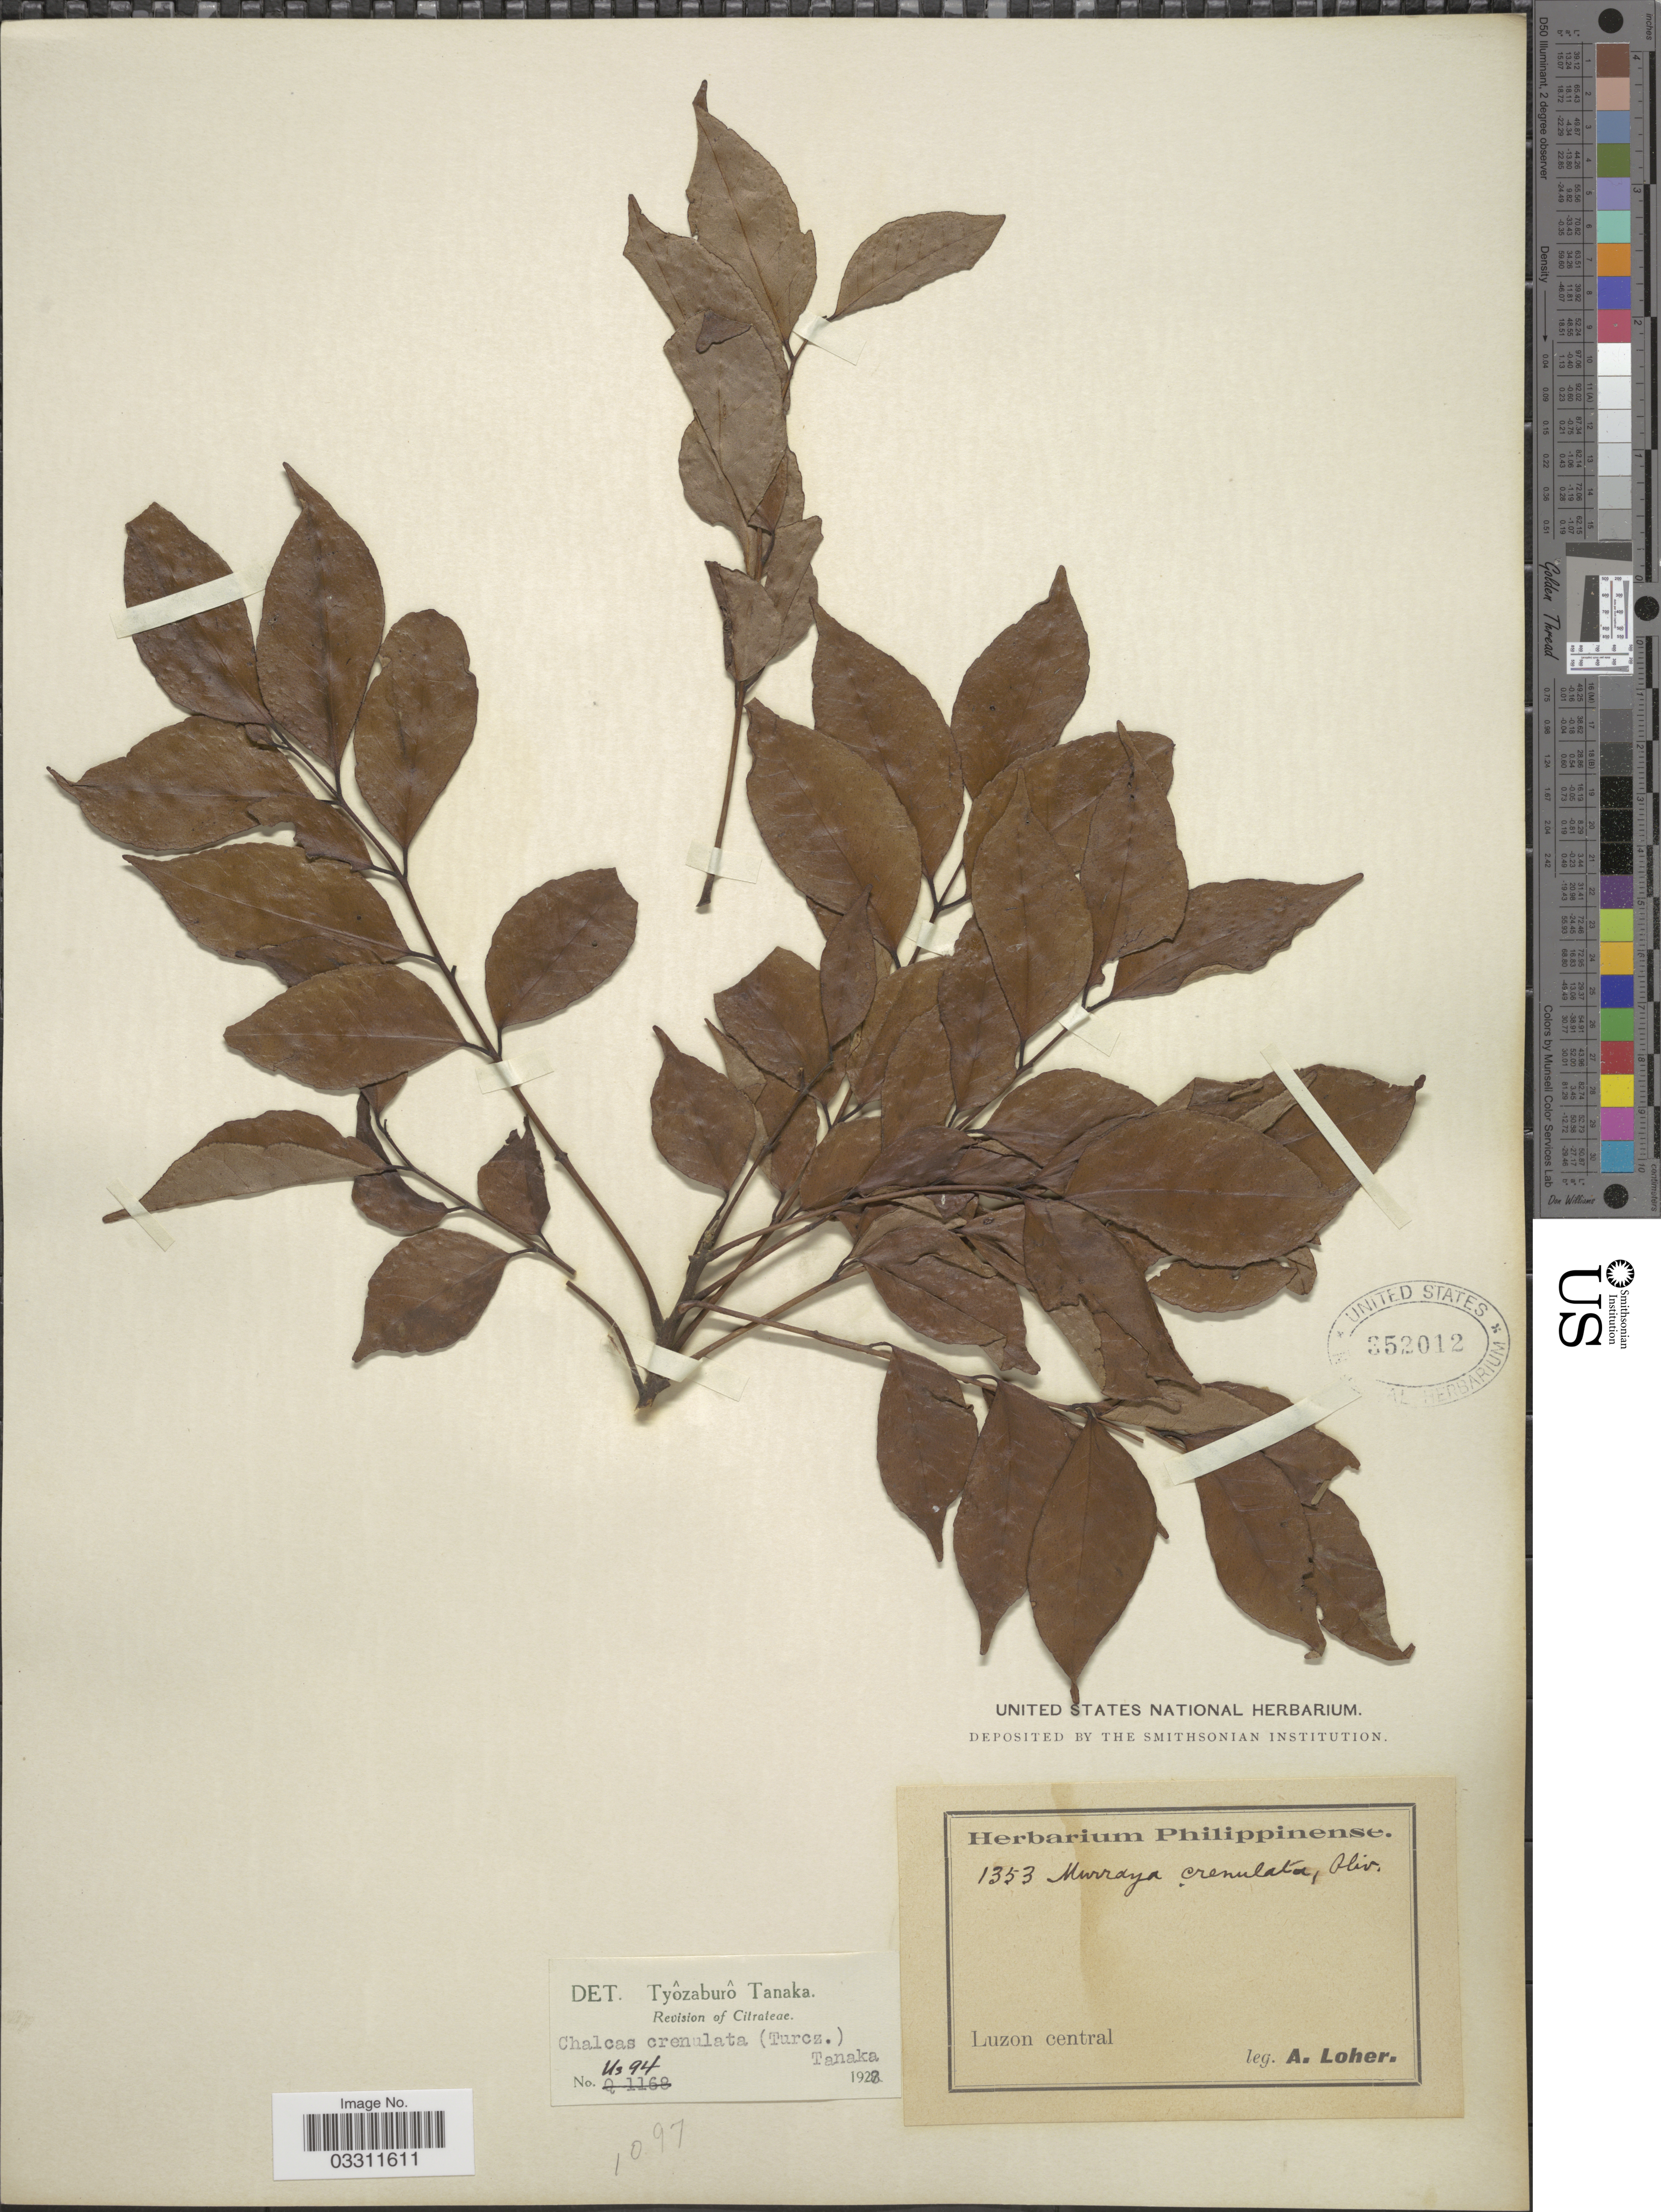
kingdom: Plantae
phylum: Tracheophyta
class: Magnoliopsida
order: Sapindales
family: Rutaceae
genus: Murraya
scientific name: Murraya crenulata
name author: (Turcz.) Oliv.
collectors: A. Loher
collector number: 1353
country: Philippines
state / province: Central Luzon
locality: Luzon central.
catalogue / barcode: US 352012